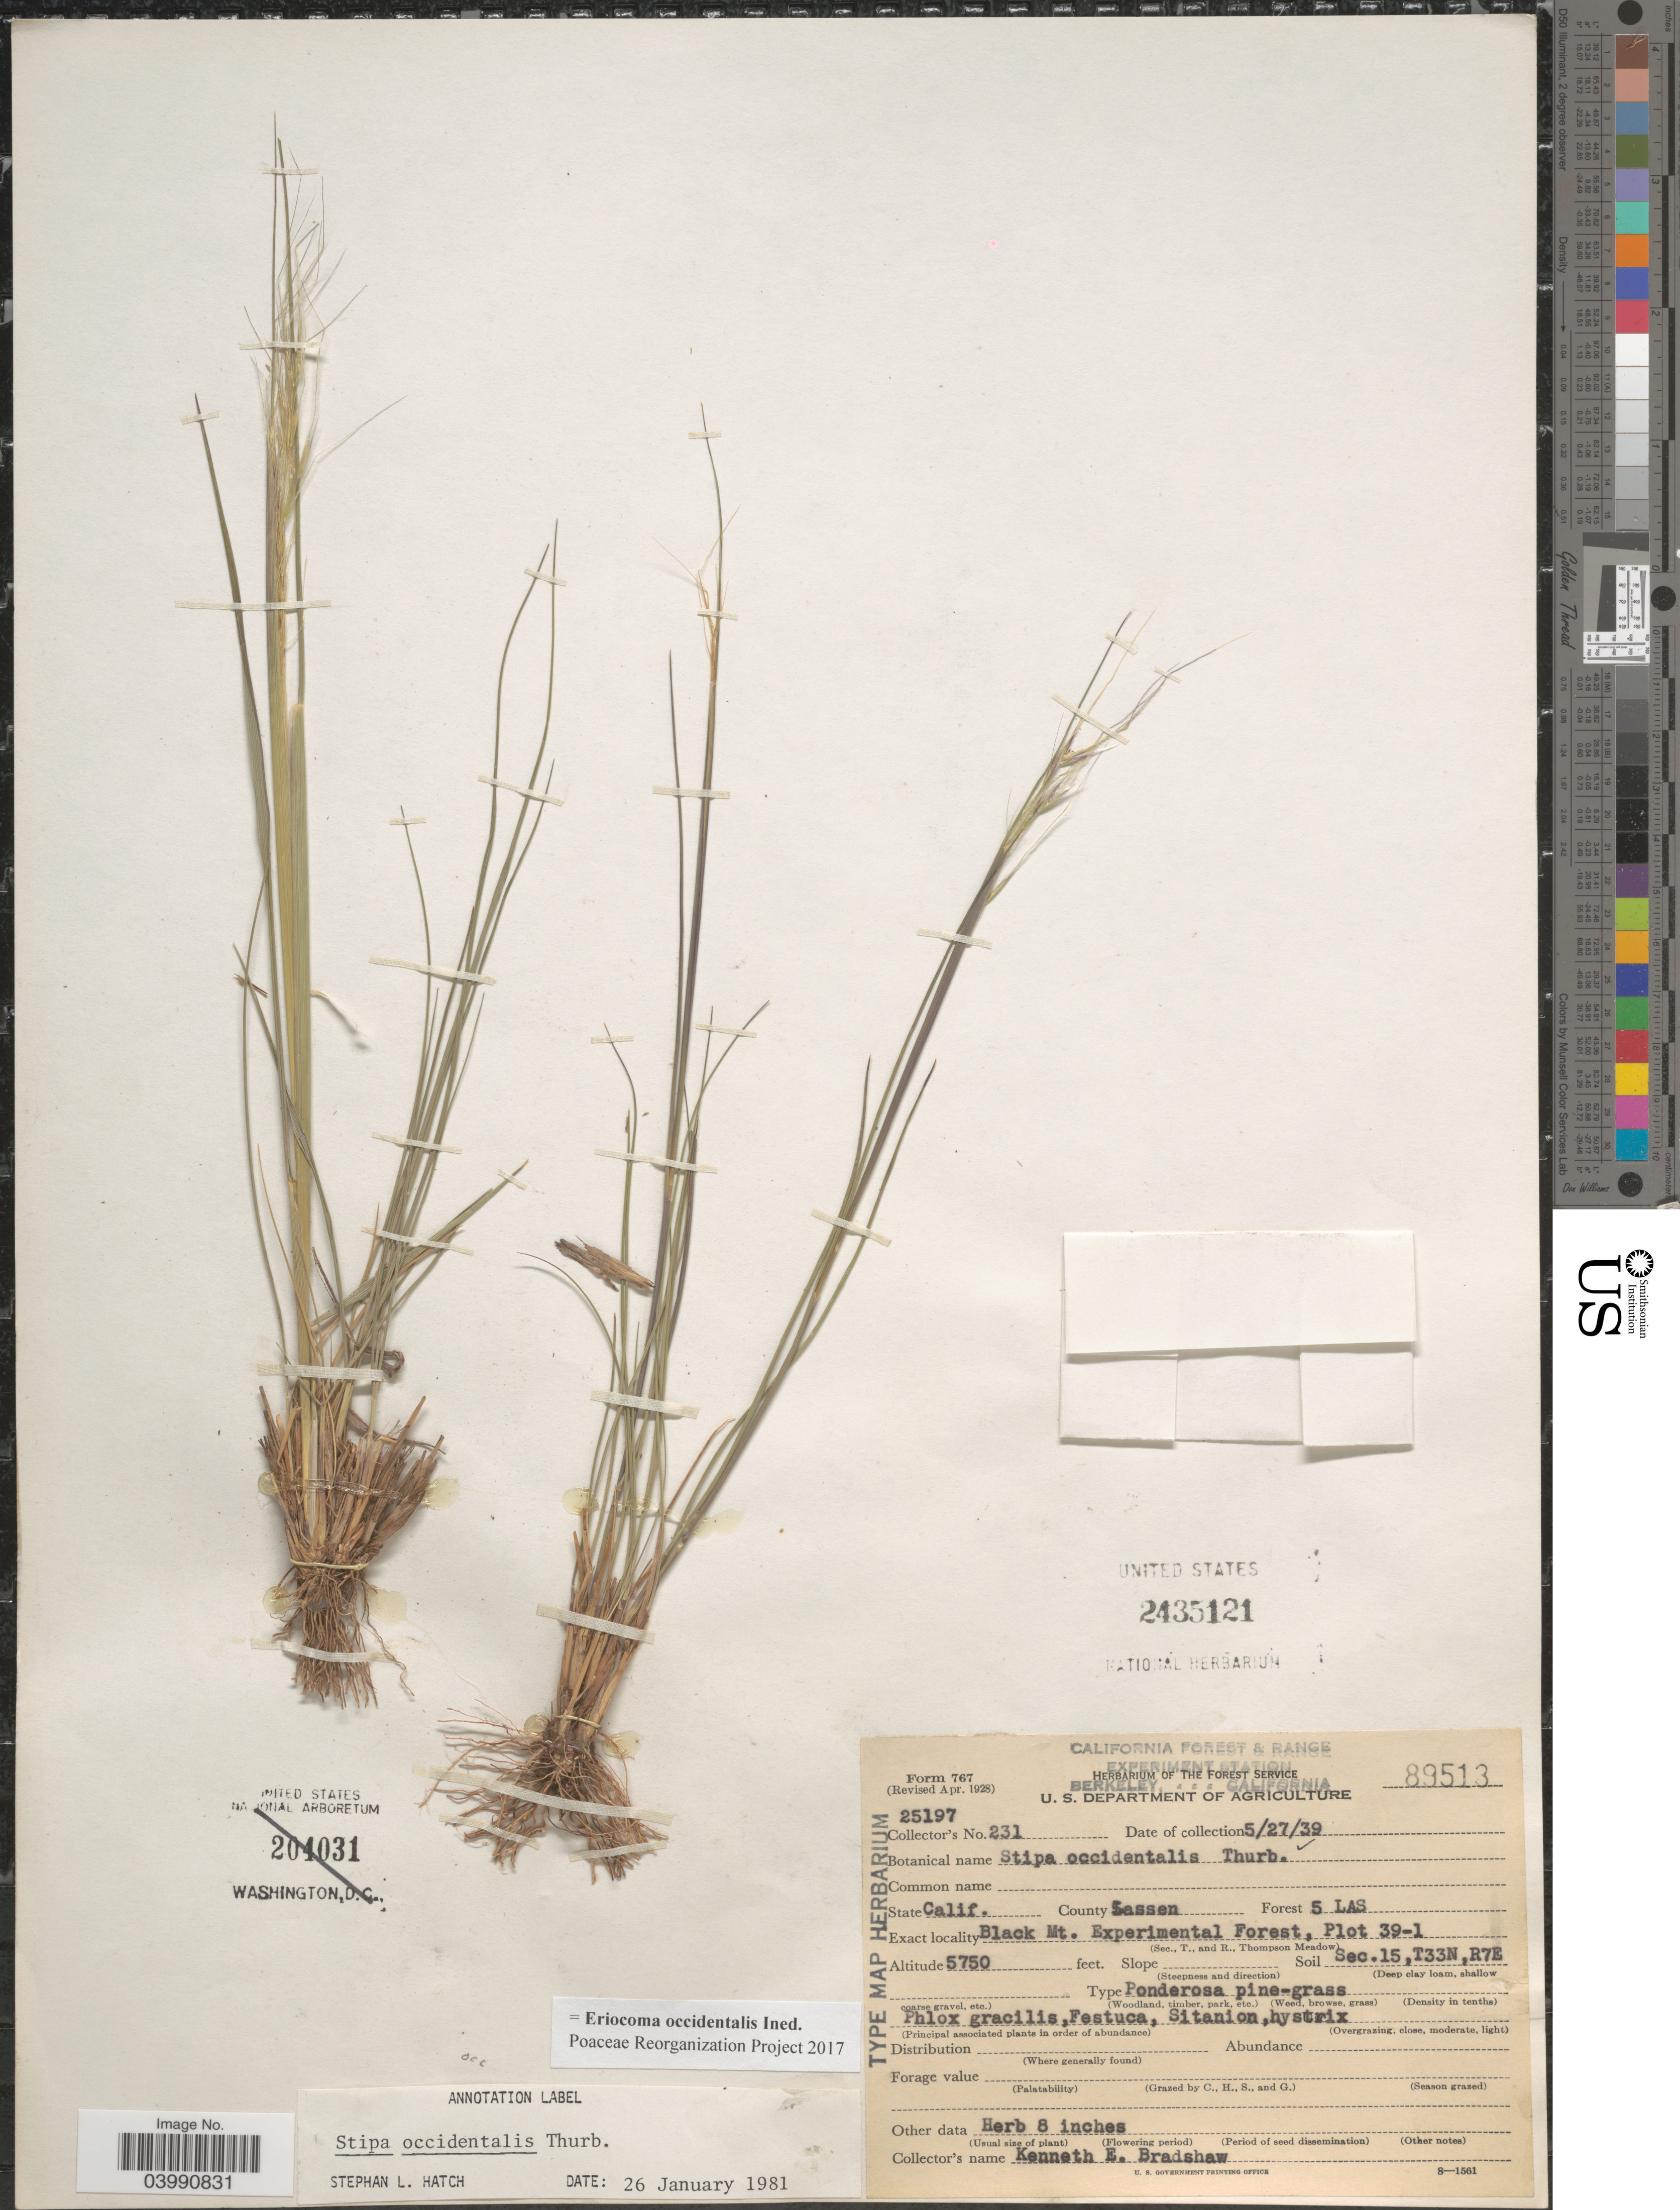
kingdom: Plantae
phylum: Tracheophyta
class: Liliopsida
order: Poales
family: Poaceae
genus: Eriocoma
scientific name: Eriocoma occidentalis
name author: (Thurb. ex S. Watson) Romasch.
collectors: K. Bradshaw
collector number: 231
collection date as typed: Transcribed d/m/y: 27/5/39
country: United States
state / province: California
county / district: Lassen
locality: County Lassen. Forest 5 LAS. Black Mt. Experimental Forest, Plot 39-1. Sec. 15, T33N, R7E.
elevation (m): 1753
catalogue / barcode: US 2435121